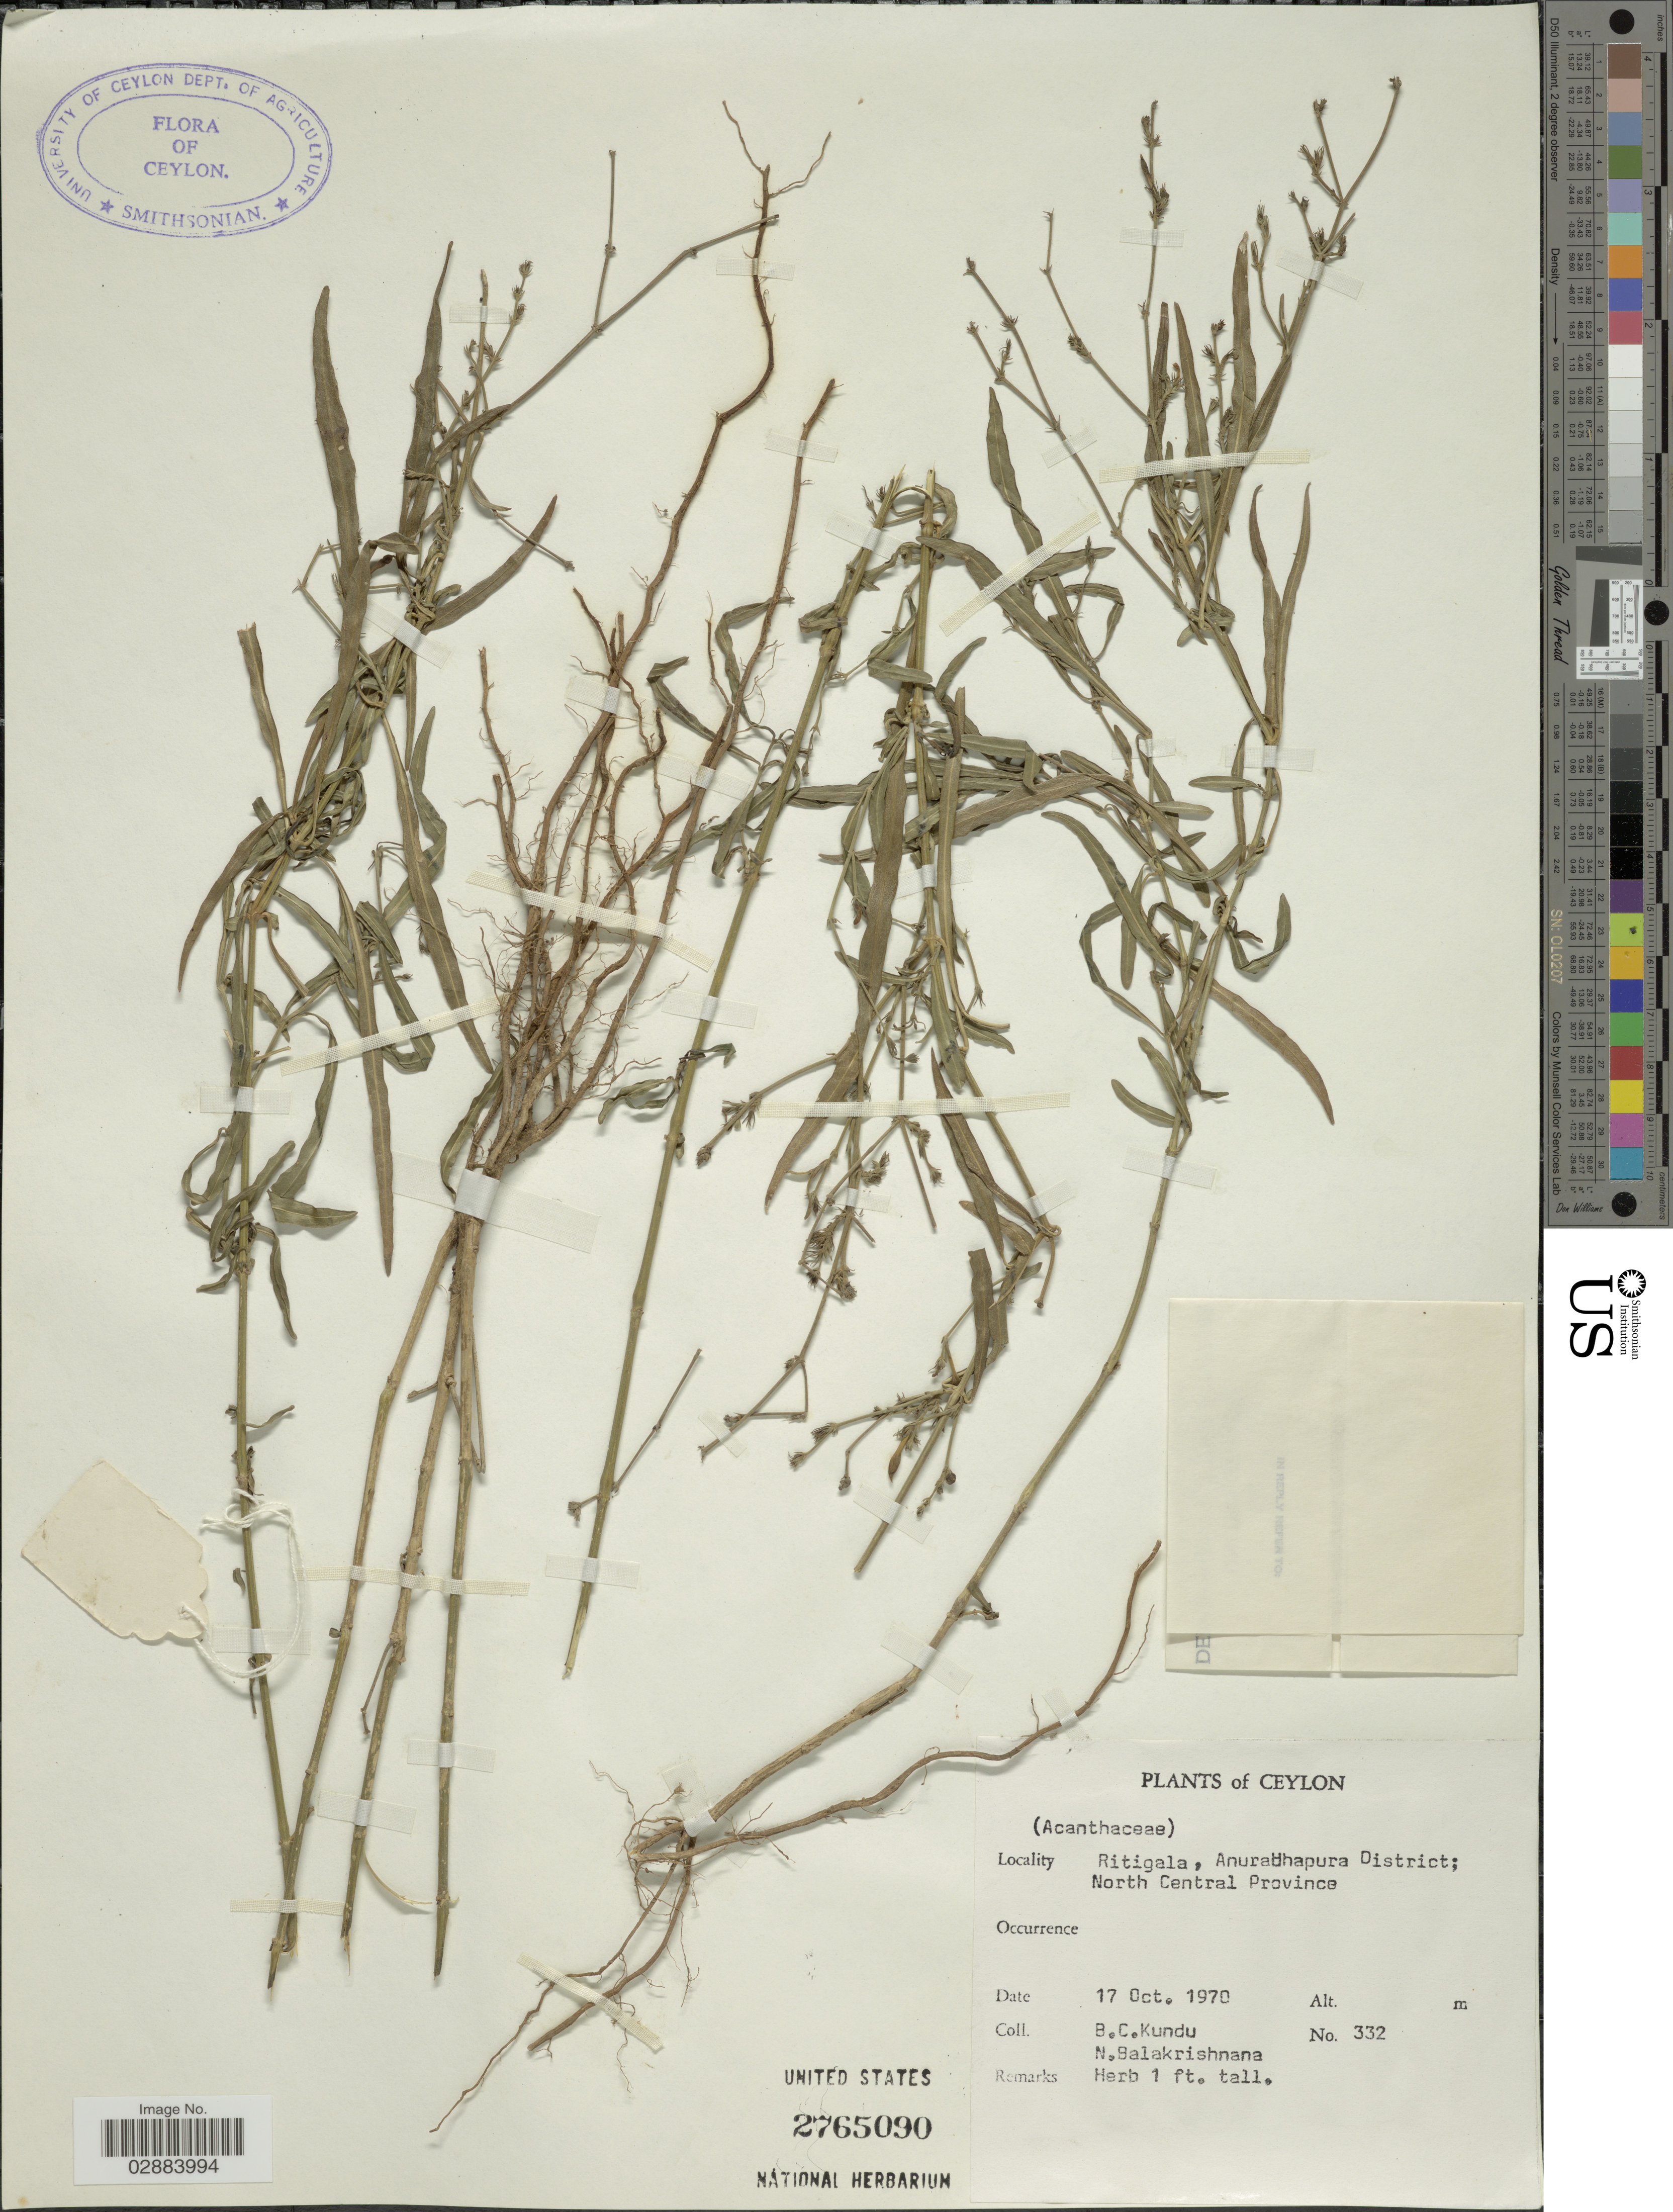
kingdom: Plantae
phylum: Tracheophyta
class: Magnoliopsida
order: Lamiales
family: Acanthaceae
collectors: B. C. Kundu & N. Balakrishnan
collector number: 332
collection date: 1970-10-17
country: Sri Lanka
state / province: North Central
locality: Ceylon. Ritigala, Anuradhapura District; North Central Province.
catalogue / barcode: US 2765090